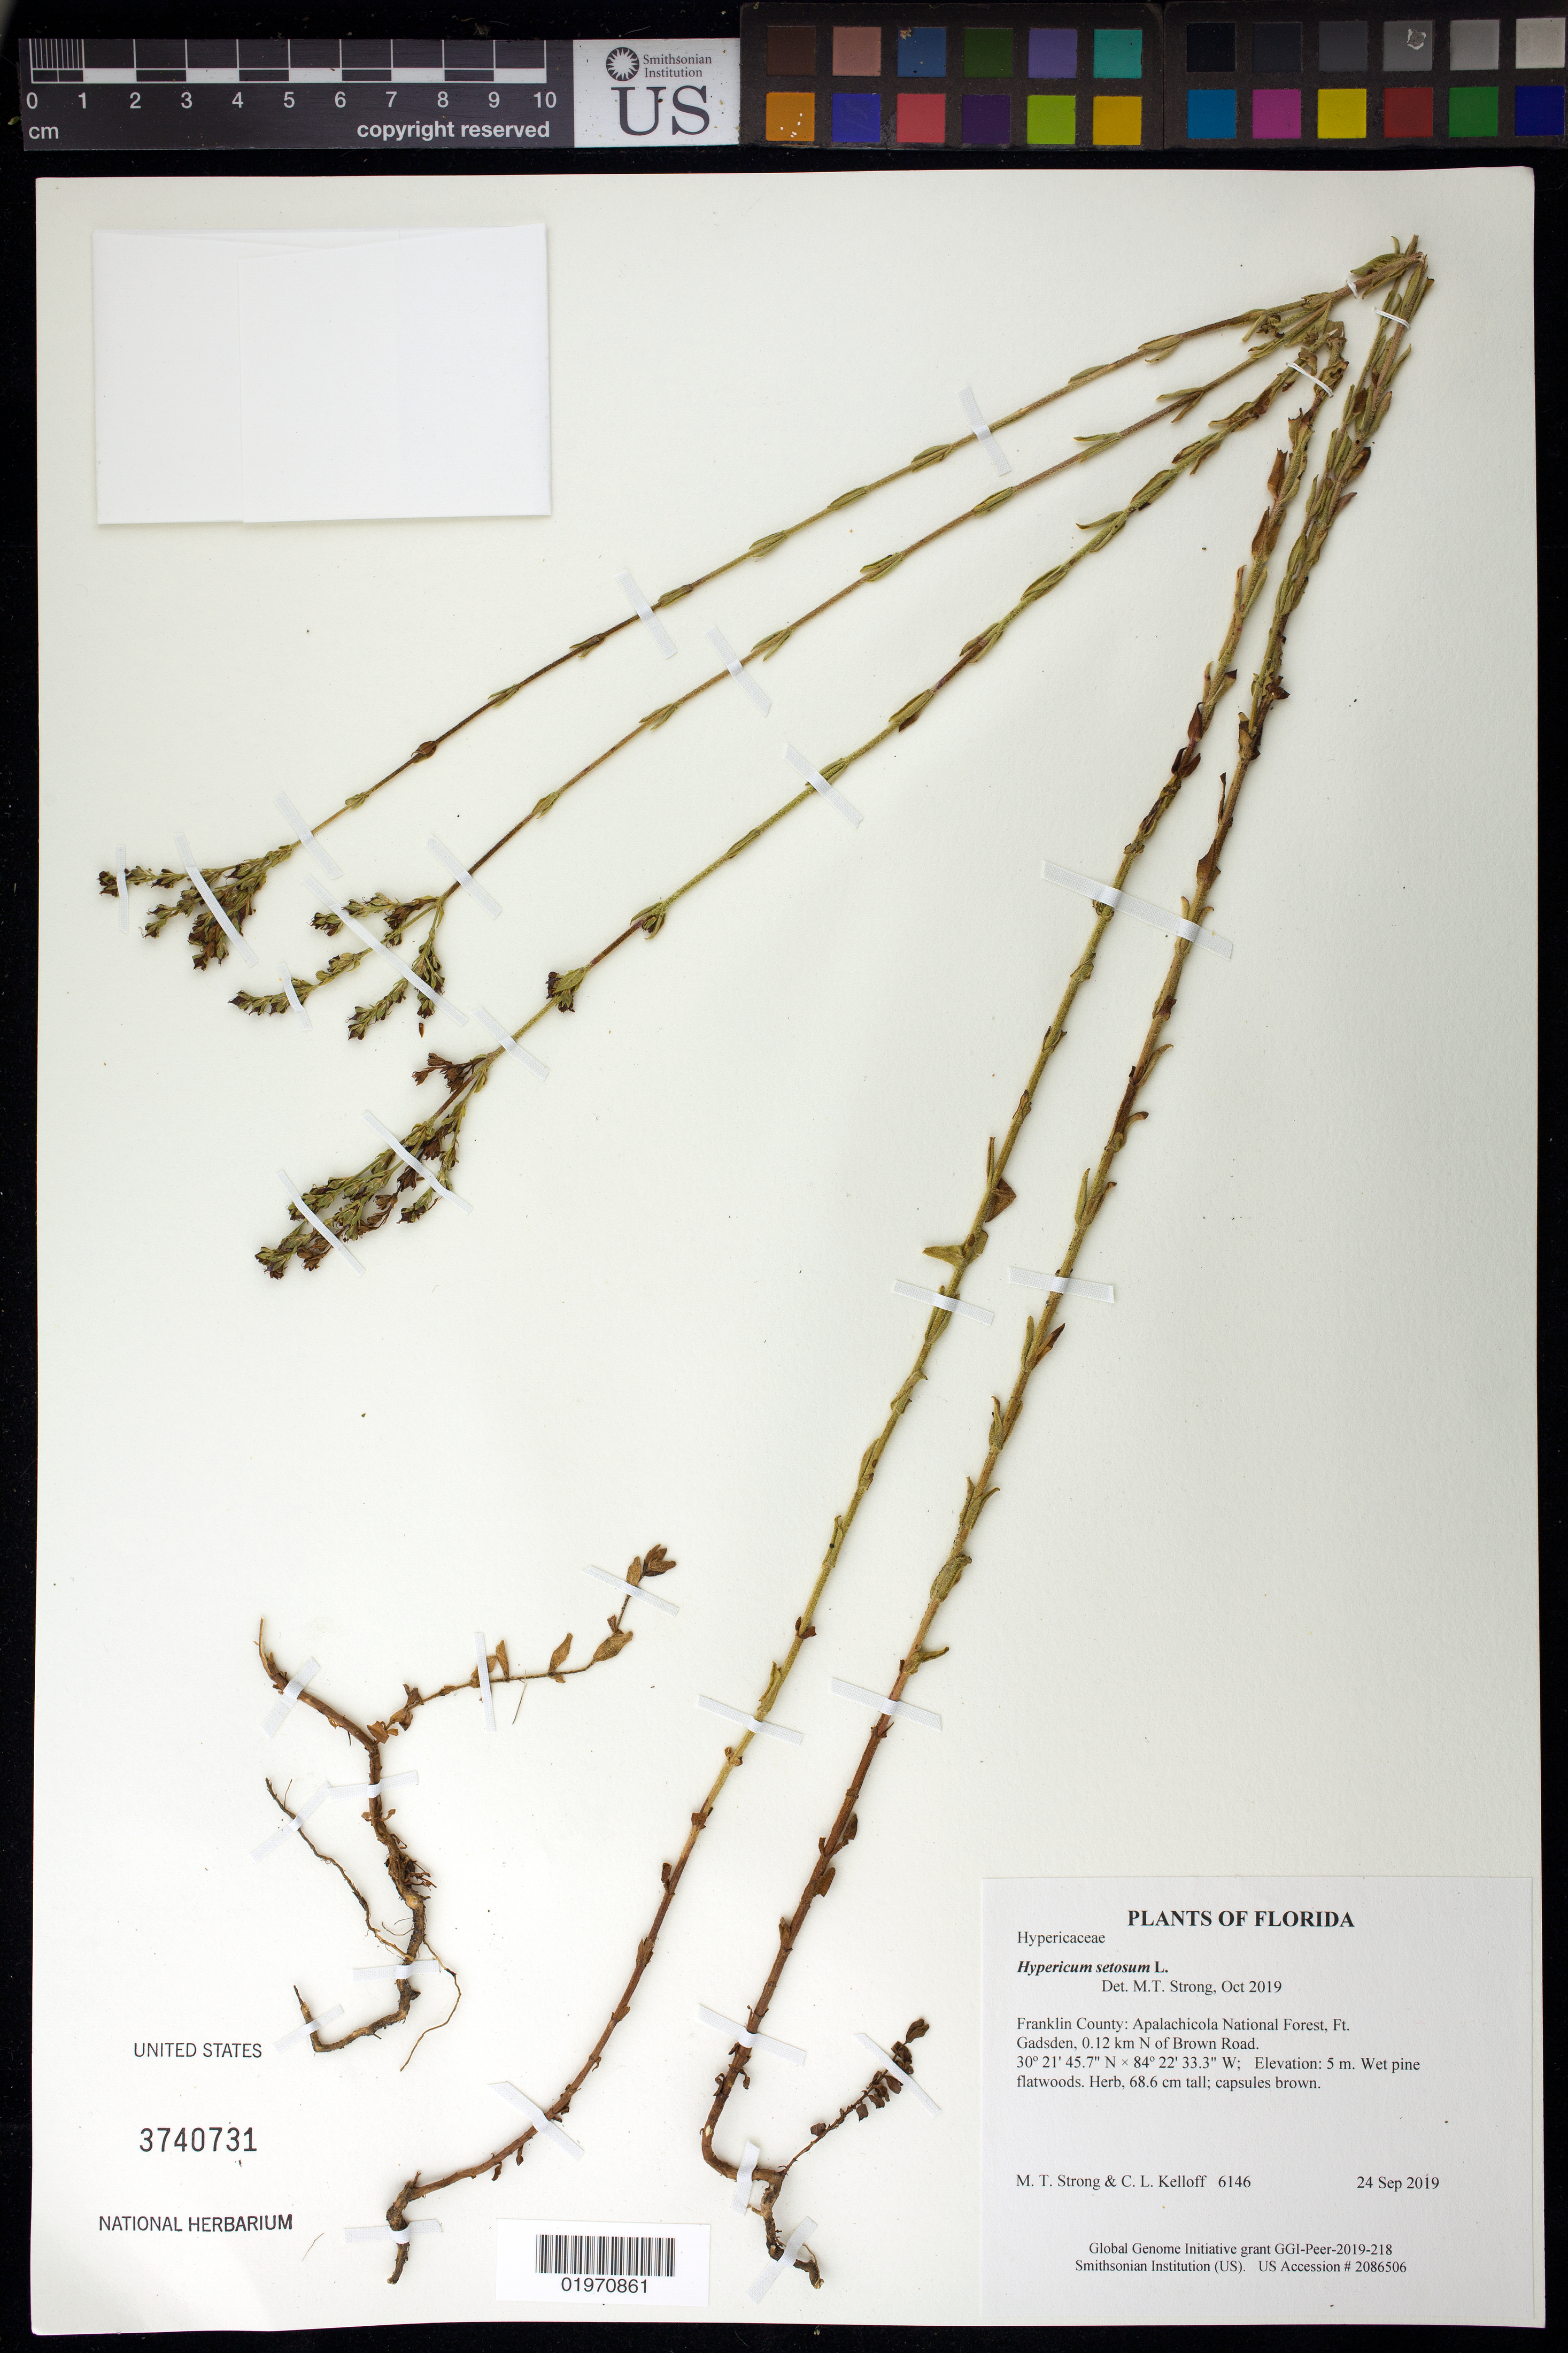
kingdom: Plantae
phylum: Tracheophyta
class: Magnoliopsida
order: Malpighiales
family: Hypericaceae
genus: Hypericum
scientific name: Hypericum setosum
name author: L.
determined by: Strong, Mark T., (BOT), Smithsonian Institution - National Museum of Natural History (UNITED STATES)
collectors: M. T. Strong & C. L. Kelloff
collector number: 6146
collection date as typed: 24 Sep 2019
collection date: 2019-09-24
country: United States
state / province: Florida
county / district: Franklin County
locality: Apalachicola National Forest, Ft. Gadsden, 0.12 km N of Brown Road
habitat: Wet pine flatwoods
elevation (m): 5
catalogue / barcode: US 3740731